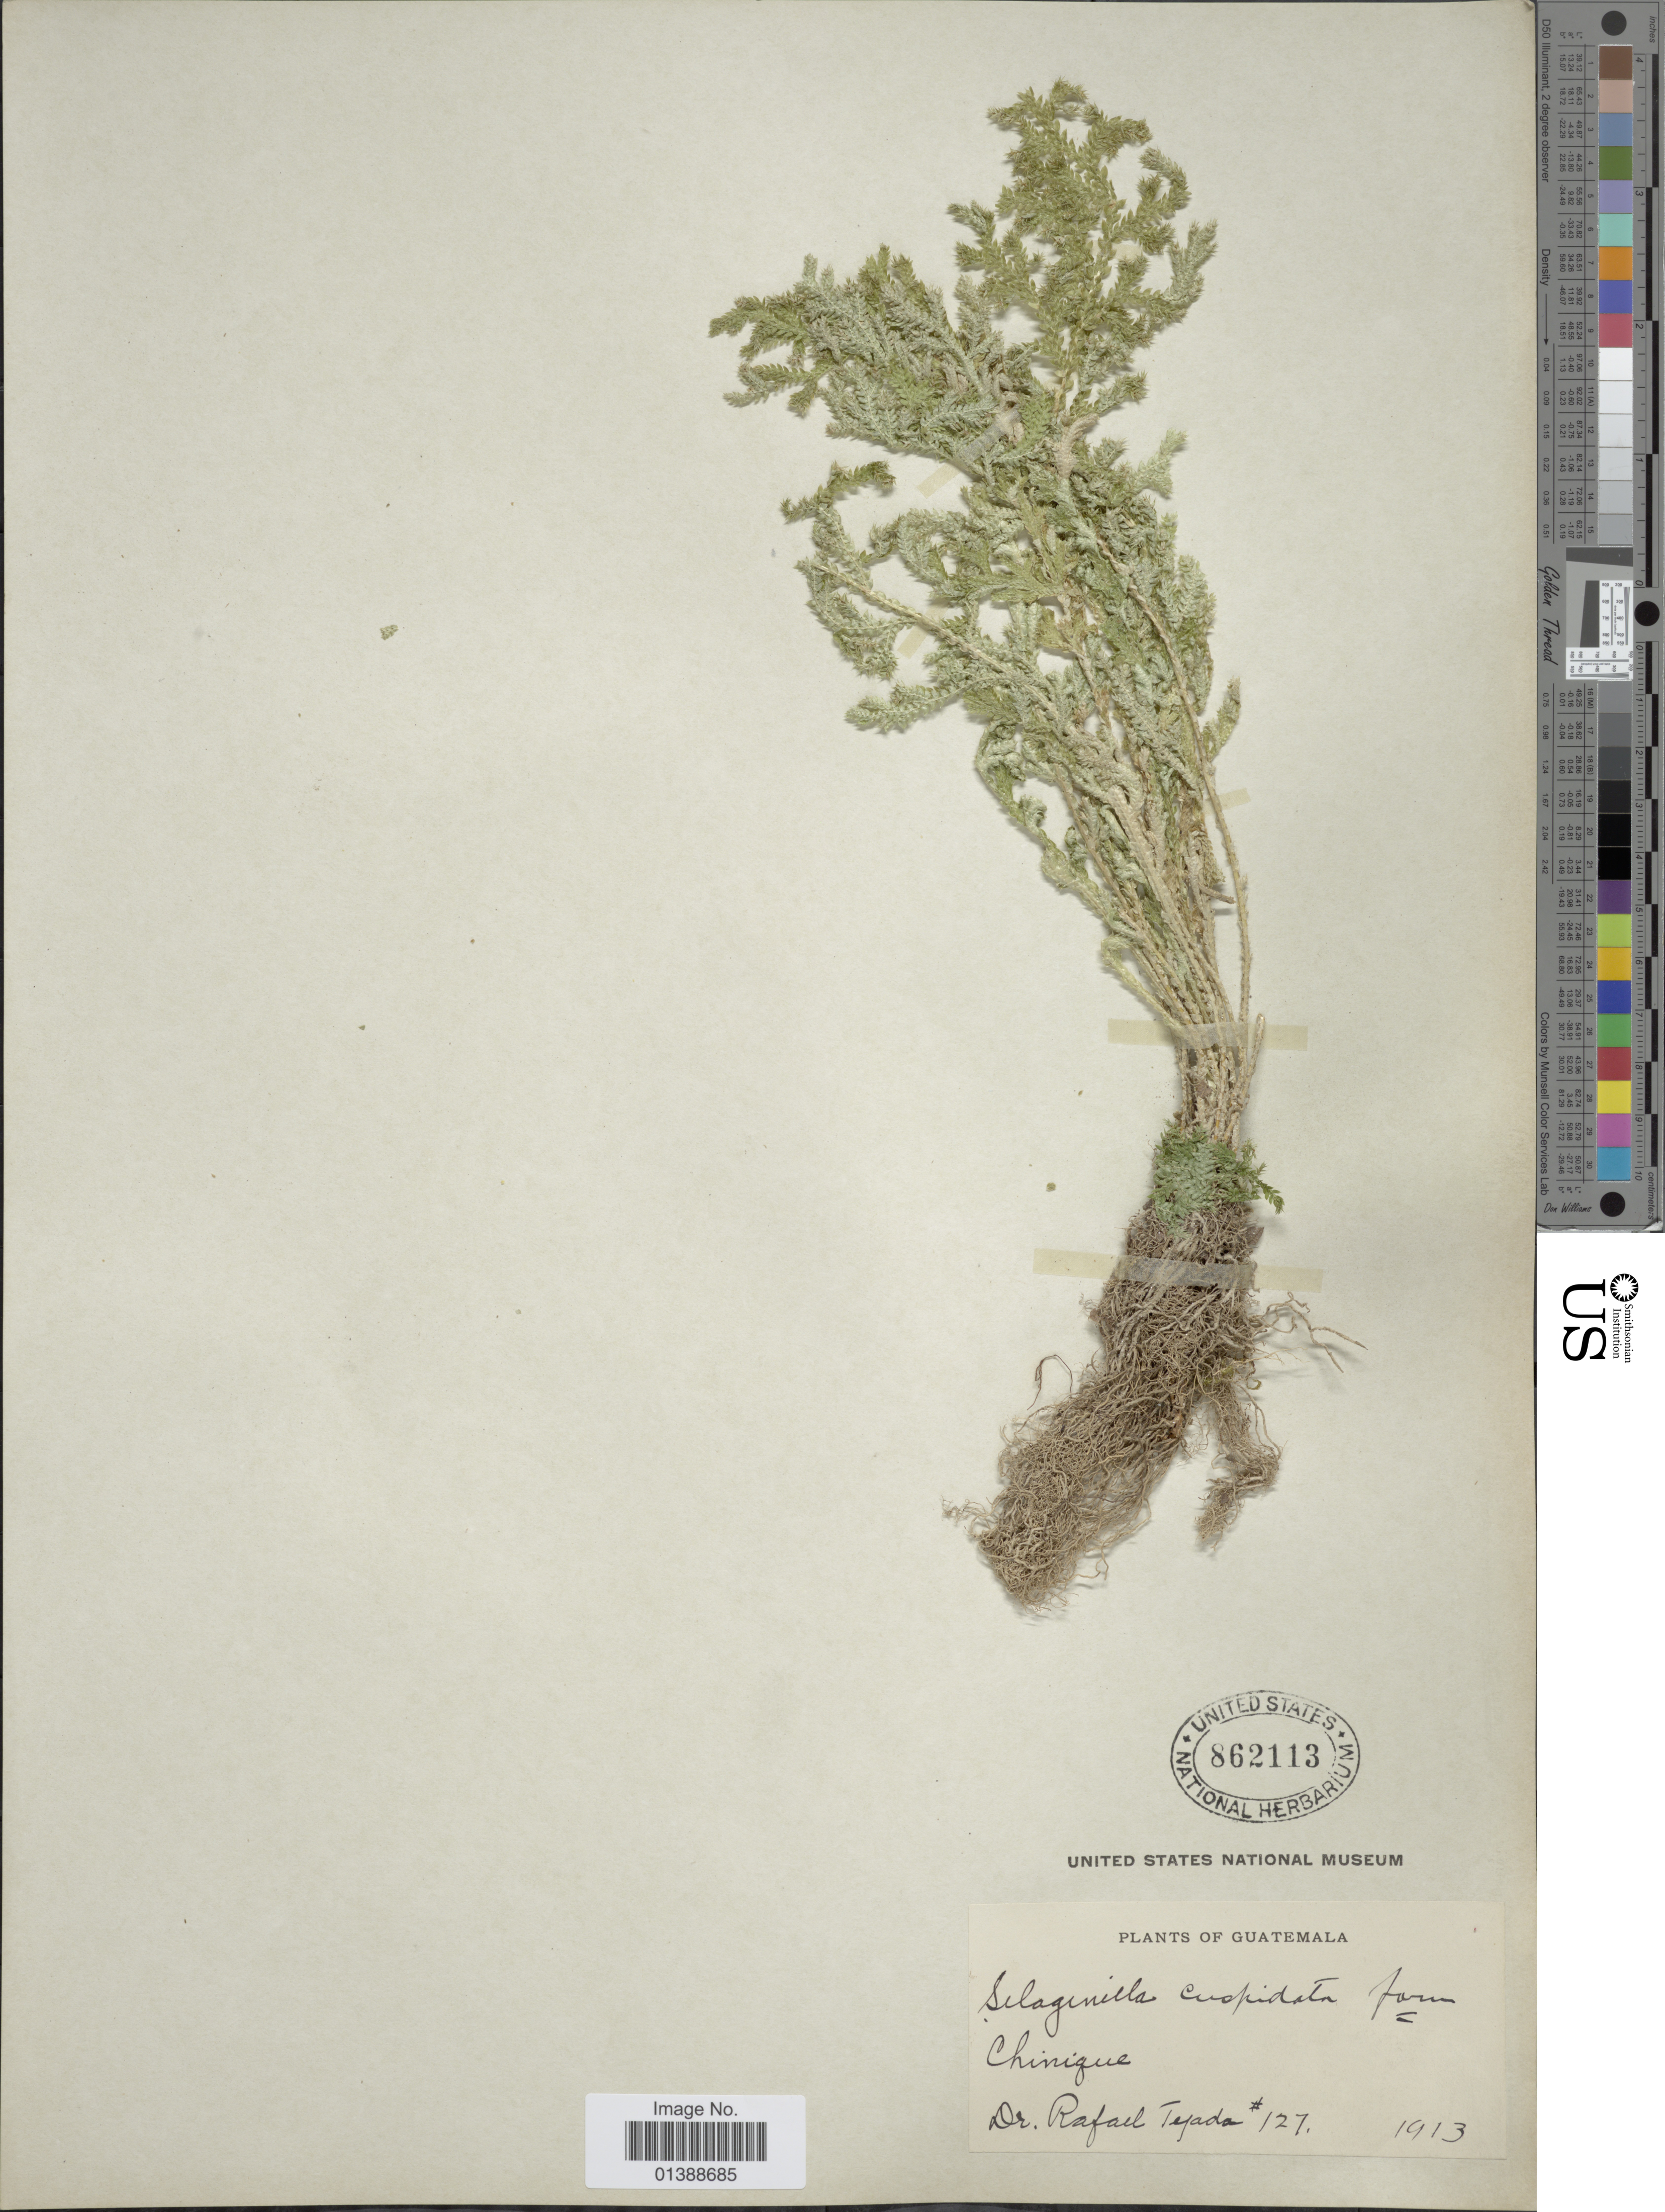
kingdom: Plantae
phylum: Tracheophyta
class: Lycopodiopsida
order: Selaginellales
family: Selaginellaceae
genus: Selaginella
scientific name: Selaginella pallescens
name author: (C. Presl) Spring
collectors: R. Tejada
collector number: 127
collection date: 1913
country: Guatemala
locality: Chinique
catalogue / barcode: US 862113